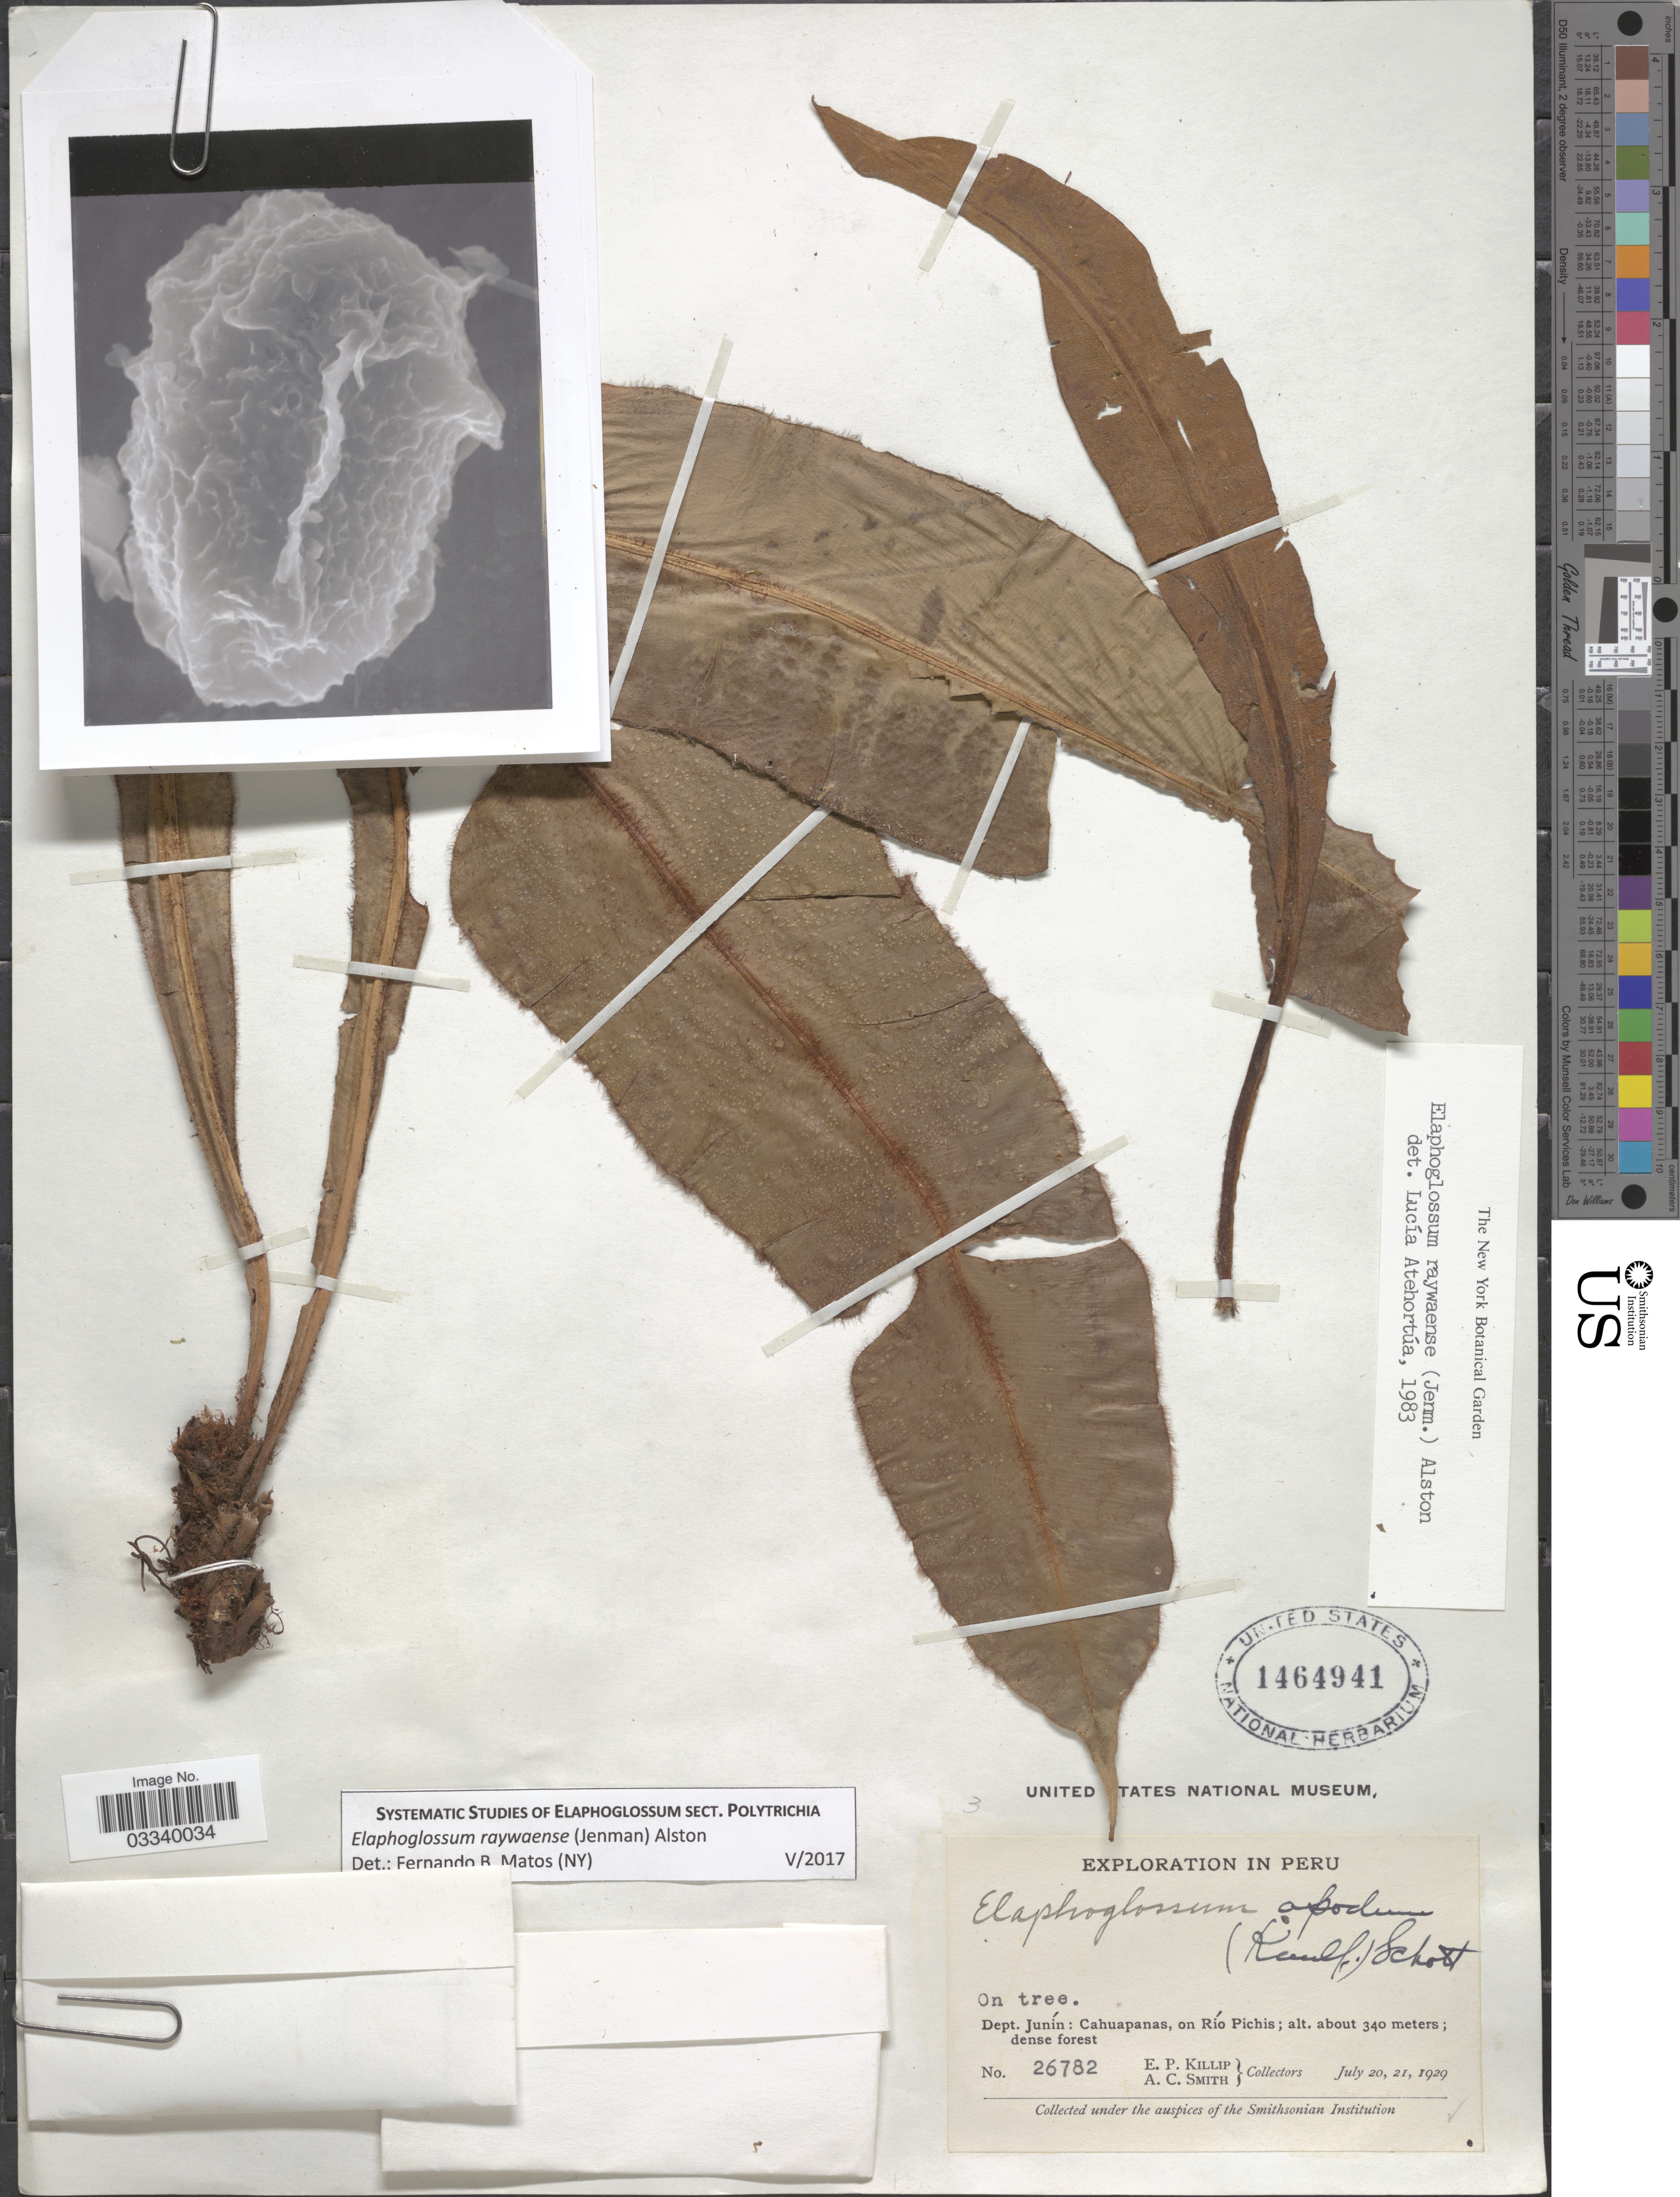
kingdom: Plantae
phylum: Tracheophyta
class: Polypodiopsida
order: Polypodiales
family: Dryopteridaceae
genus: Elaphoglossum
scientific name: Elaphoglossum raywaense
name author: (Jenman) Alston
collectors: E. P. Killip & A. C. Smith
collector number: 26782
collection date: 1929-07-20/1929-07-21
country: Peru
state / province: Junín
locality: Dept. Junín: Cahuapanas, on Río Pichis.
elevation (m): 340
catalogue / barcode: US 1464941